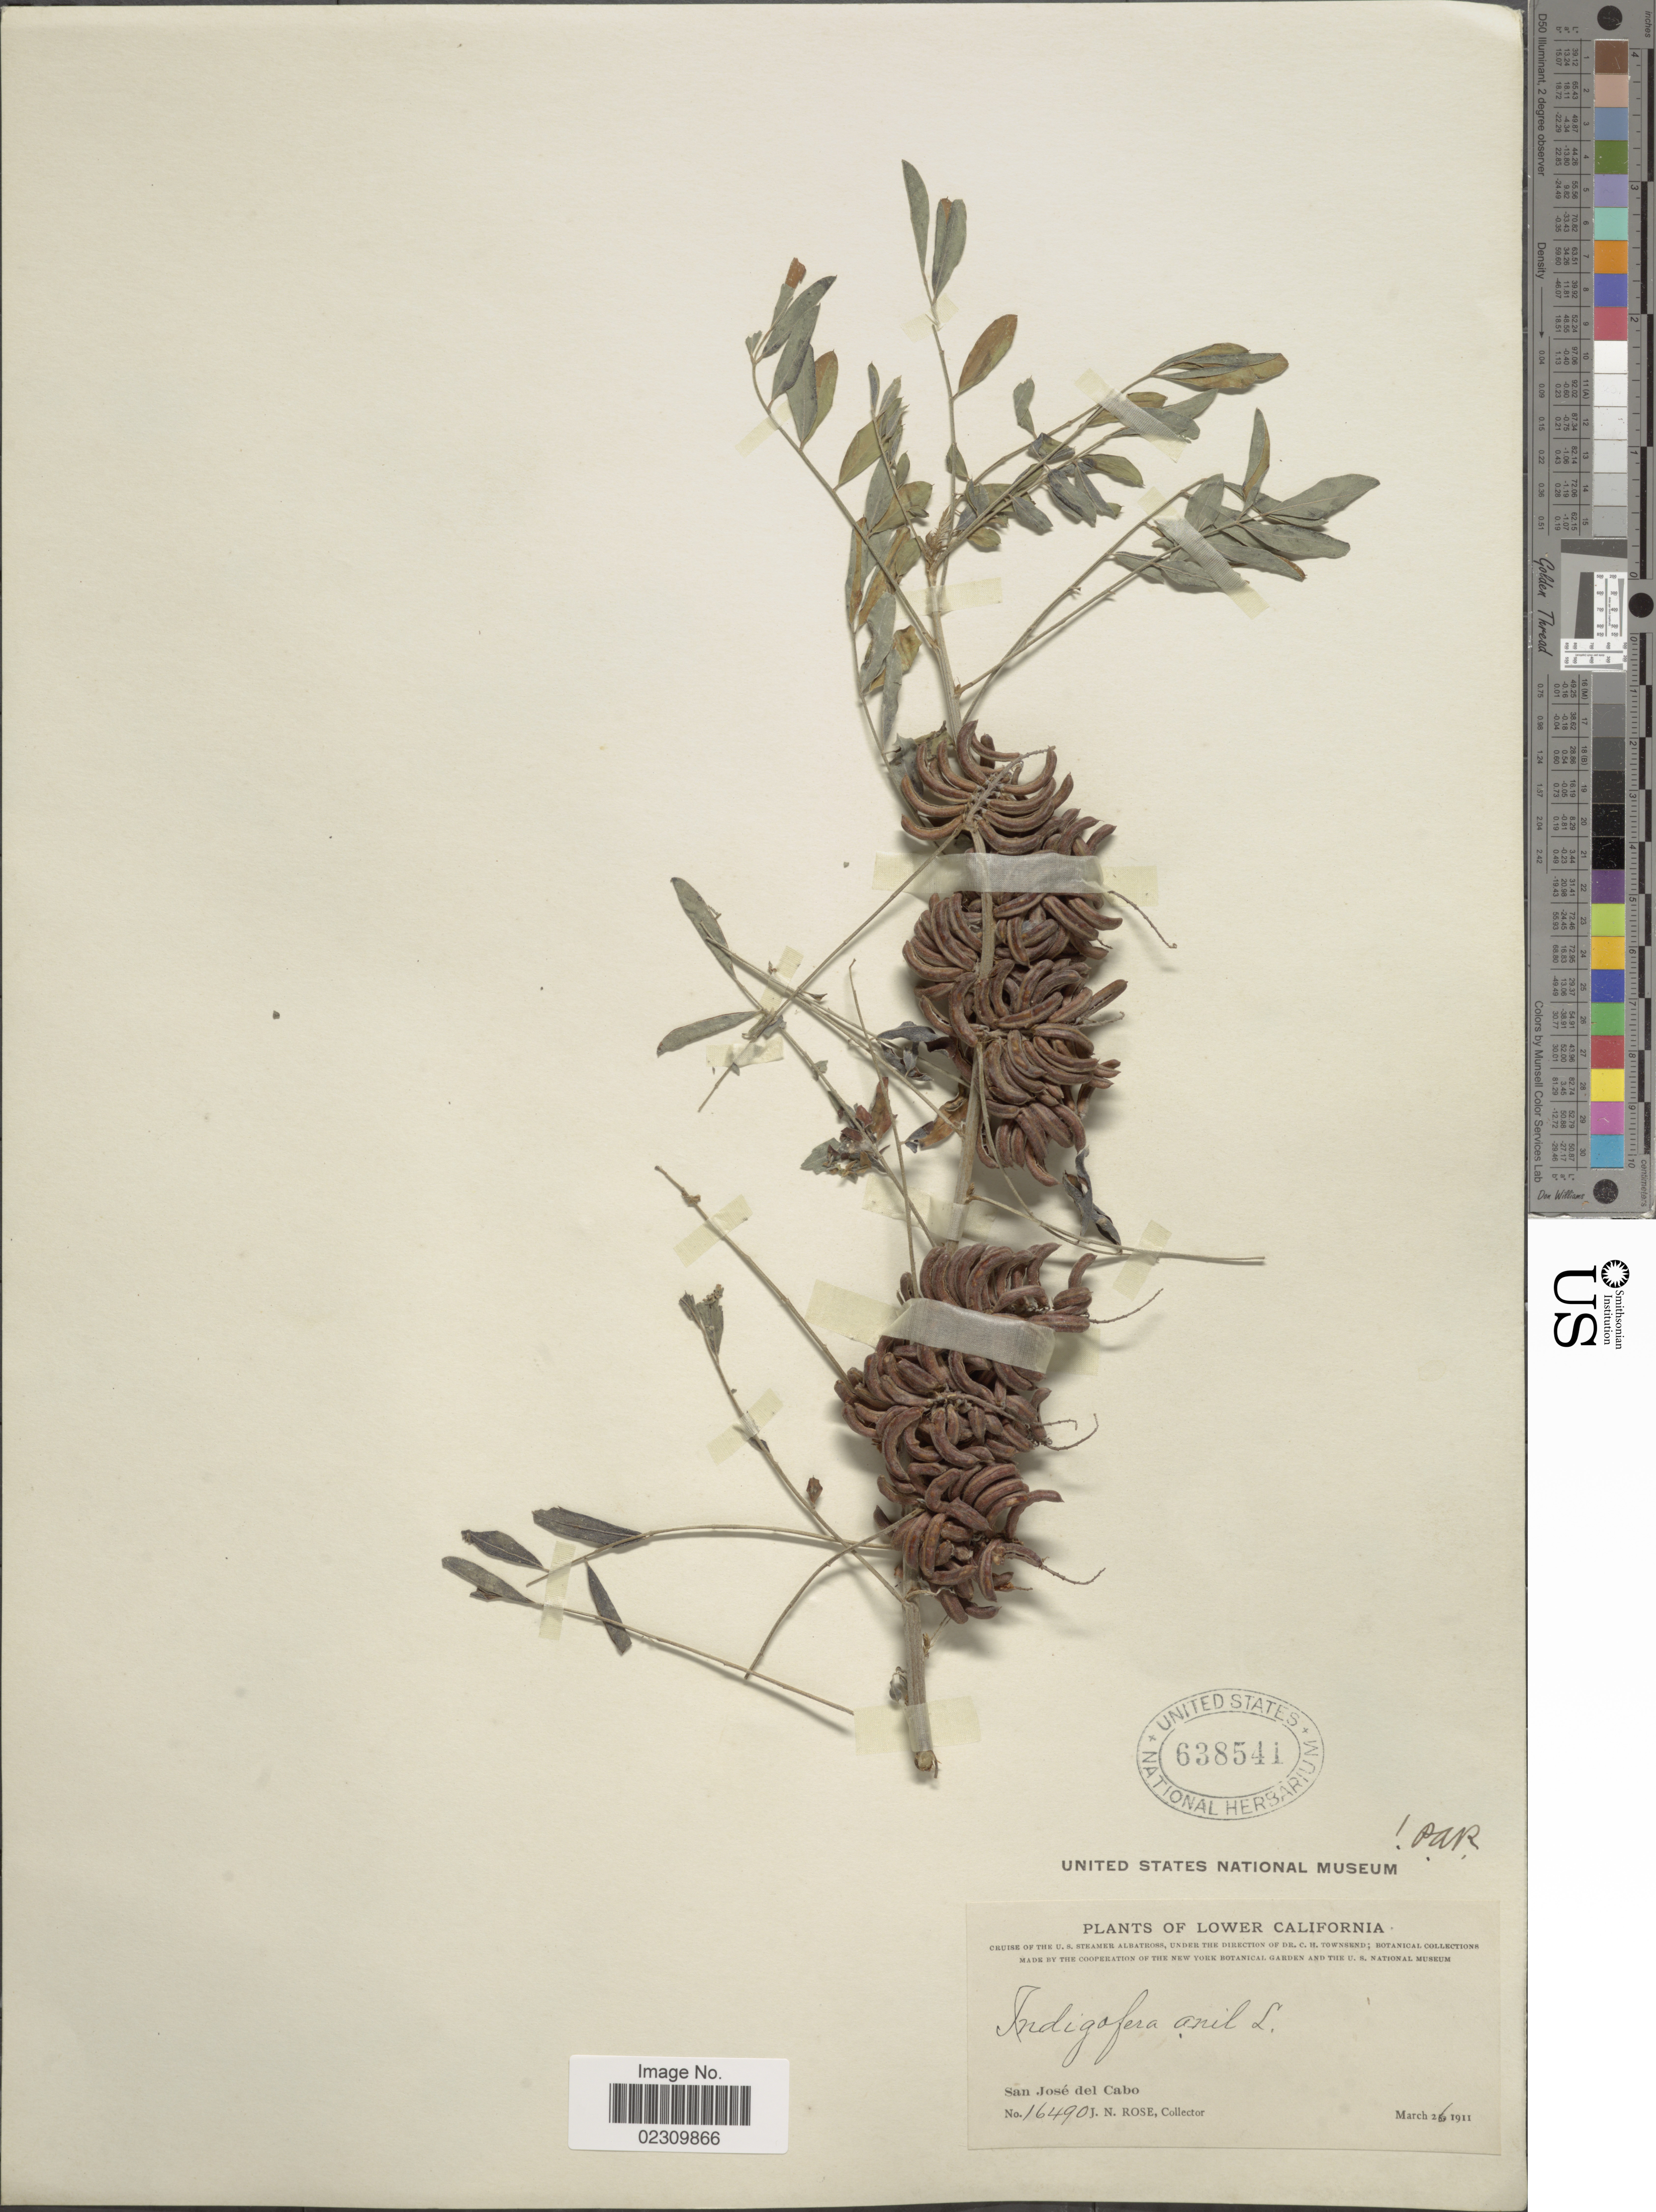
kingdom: Plantae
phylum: Tracheophyta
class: Magnoliopsida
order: Fabales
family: Fabaceae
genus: Indigofera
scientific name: Indigofera suffruticosa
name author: Mill.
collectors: J. N. Rose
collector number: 16490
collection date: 1911-03-26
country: Mexico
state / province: Baja California Sur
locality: Lower California, San Jose del Cabo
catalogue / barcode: US 638541